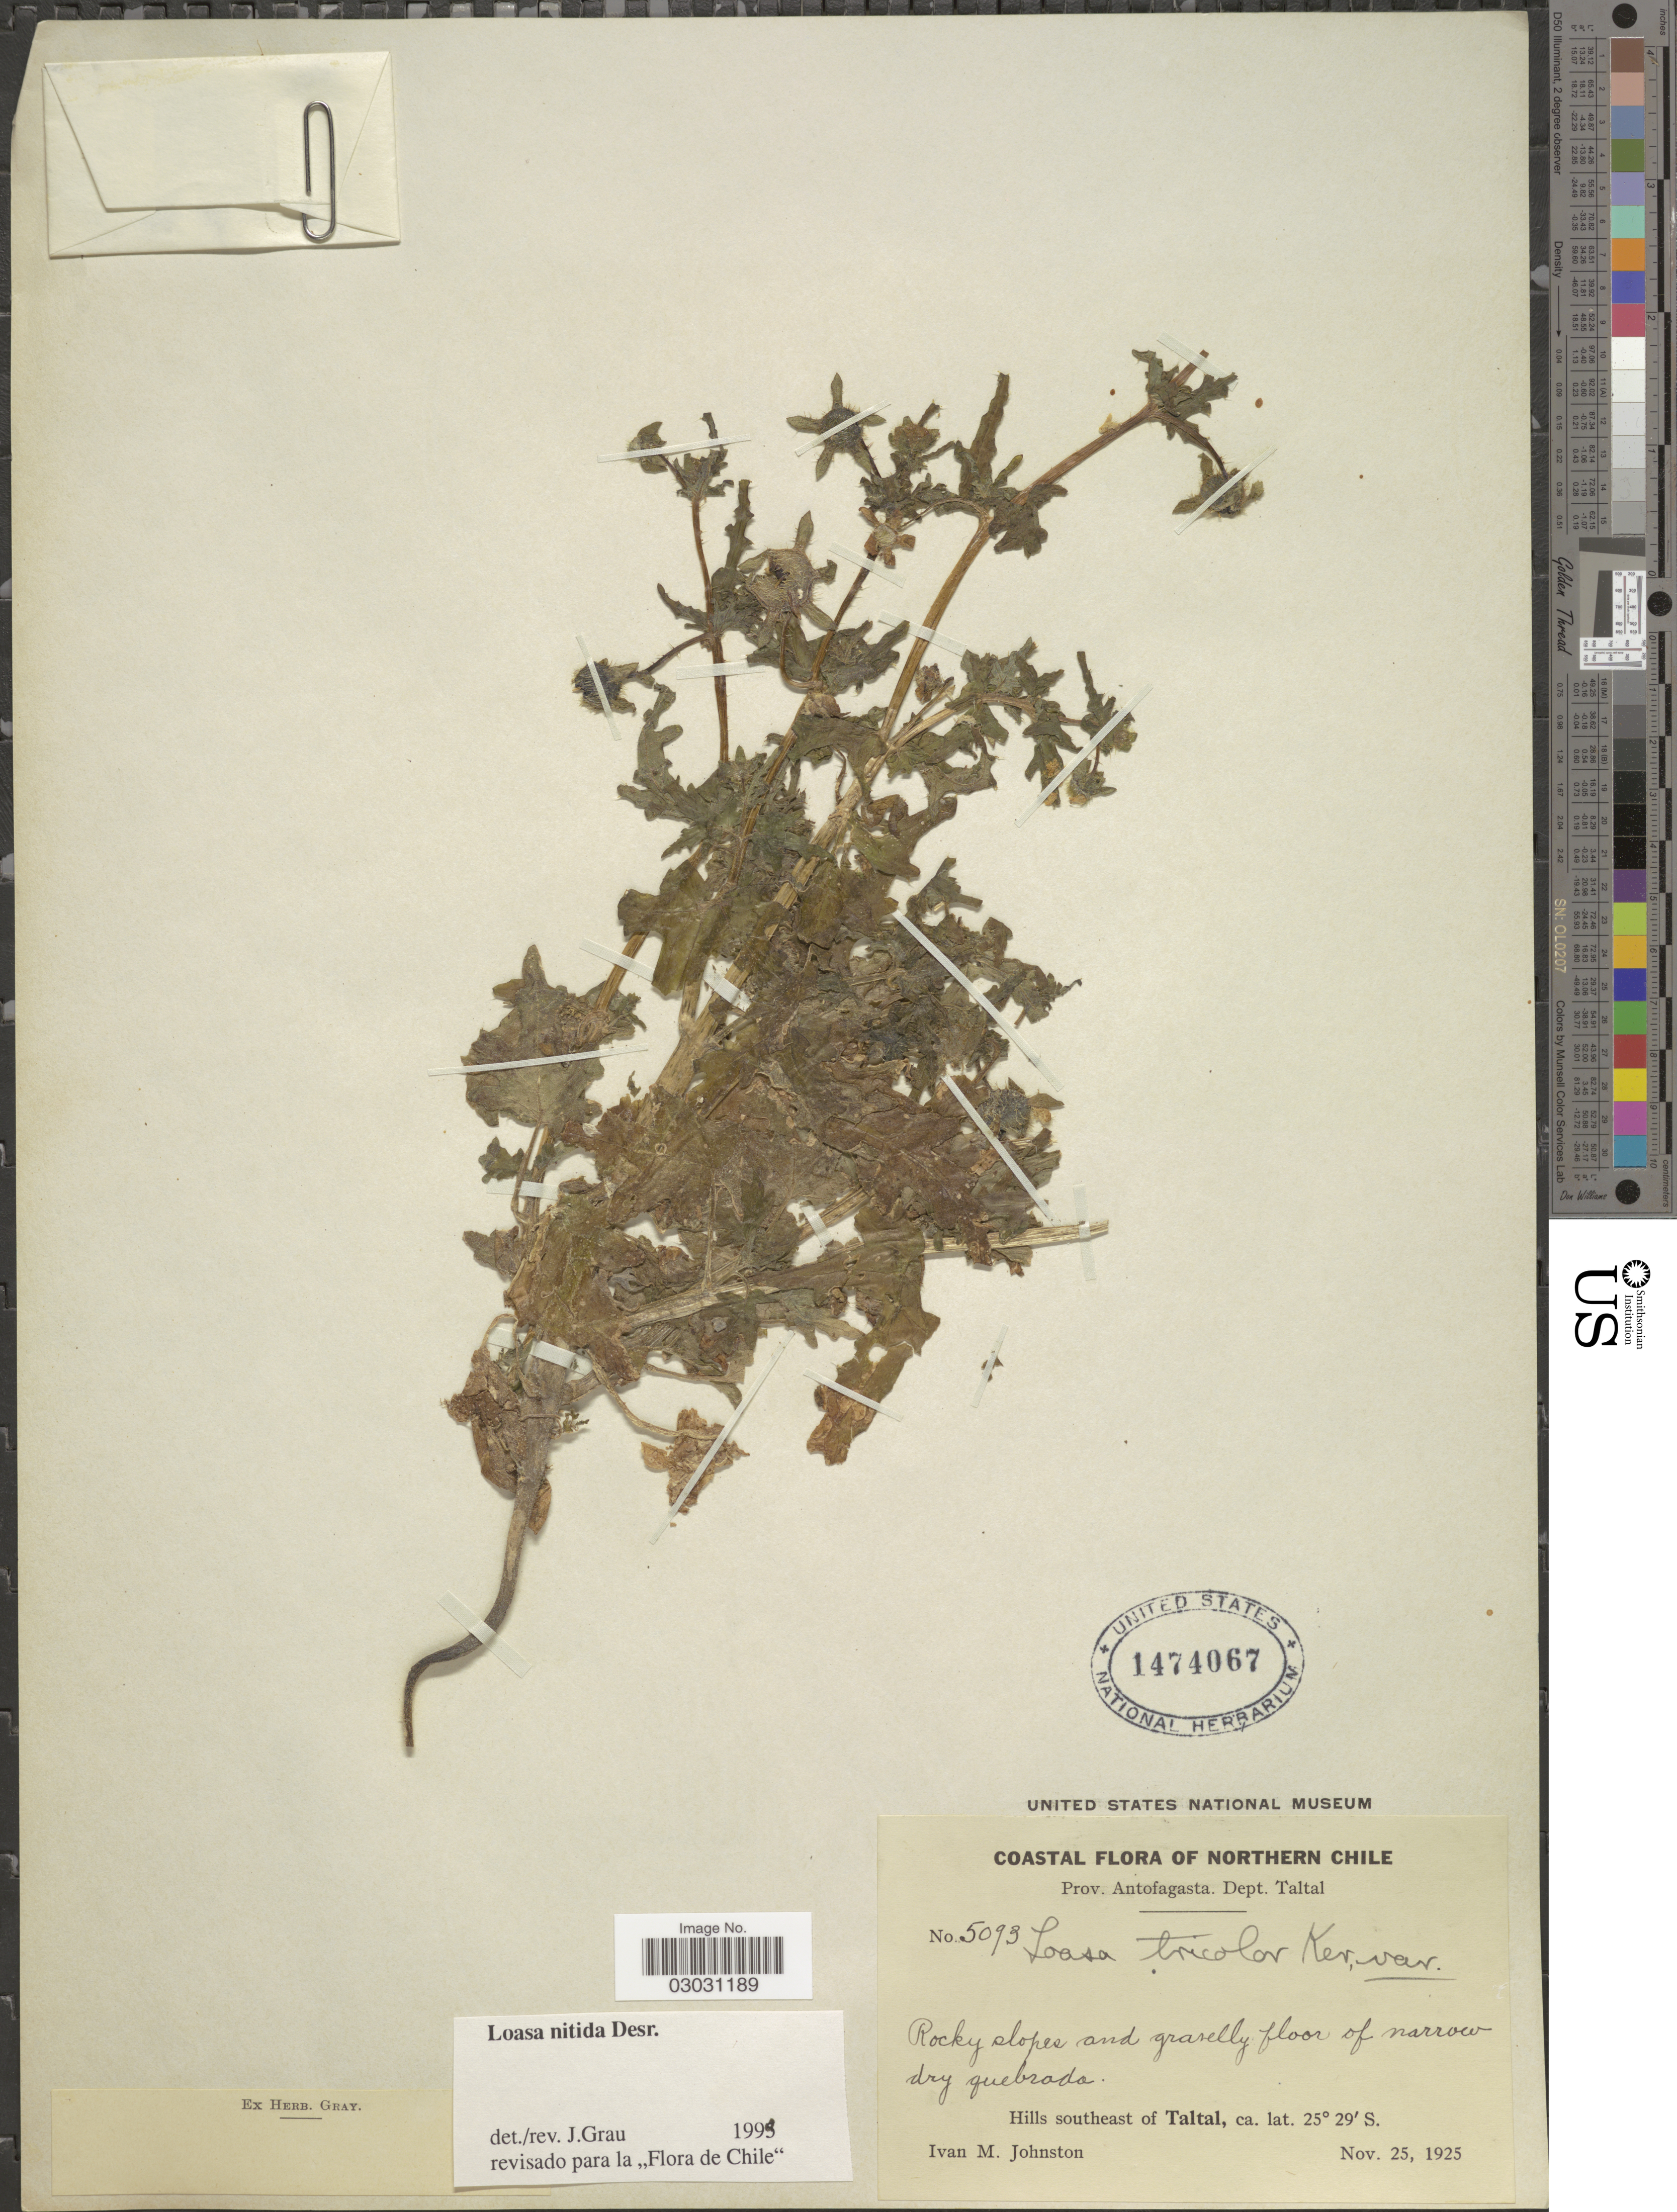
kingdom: Plantae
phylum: Tracheophyta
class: Magnoliopsida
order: Cornales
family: Loasaceae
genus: Loasa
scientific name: Loasa nitida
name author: Desr.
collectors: I.M. Johnston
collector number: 5093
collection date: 1925-11-25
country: Chile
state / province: Antofagasta (II)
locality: Coastal, Northern Chile, Prov. Antofagasta. Dept. Taltal, Hills southeast of Taltal.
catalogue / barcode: US 1474067